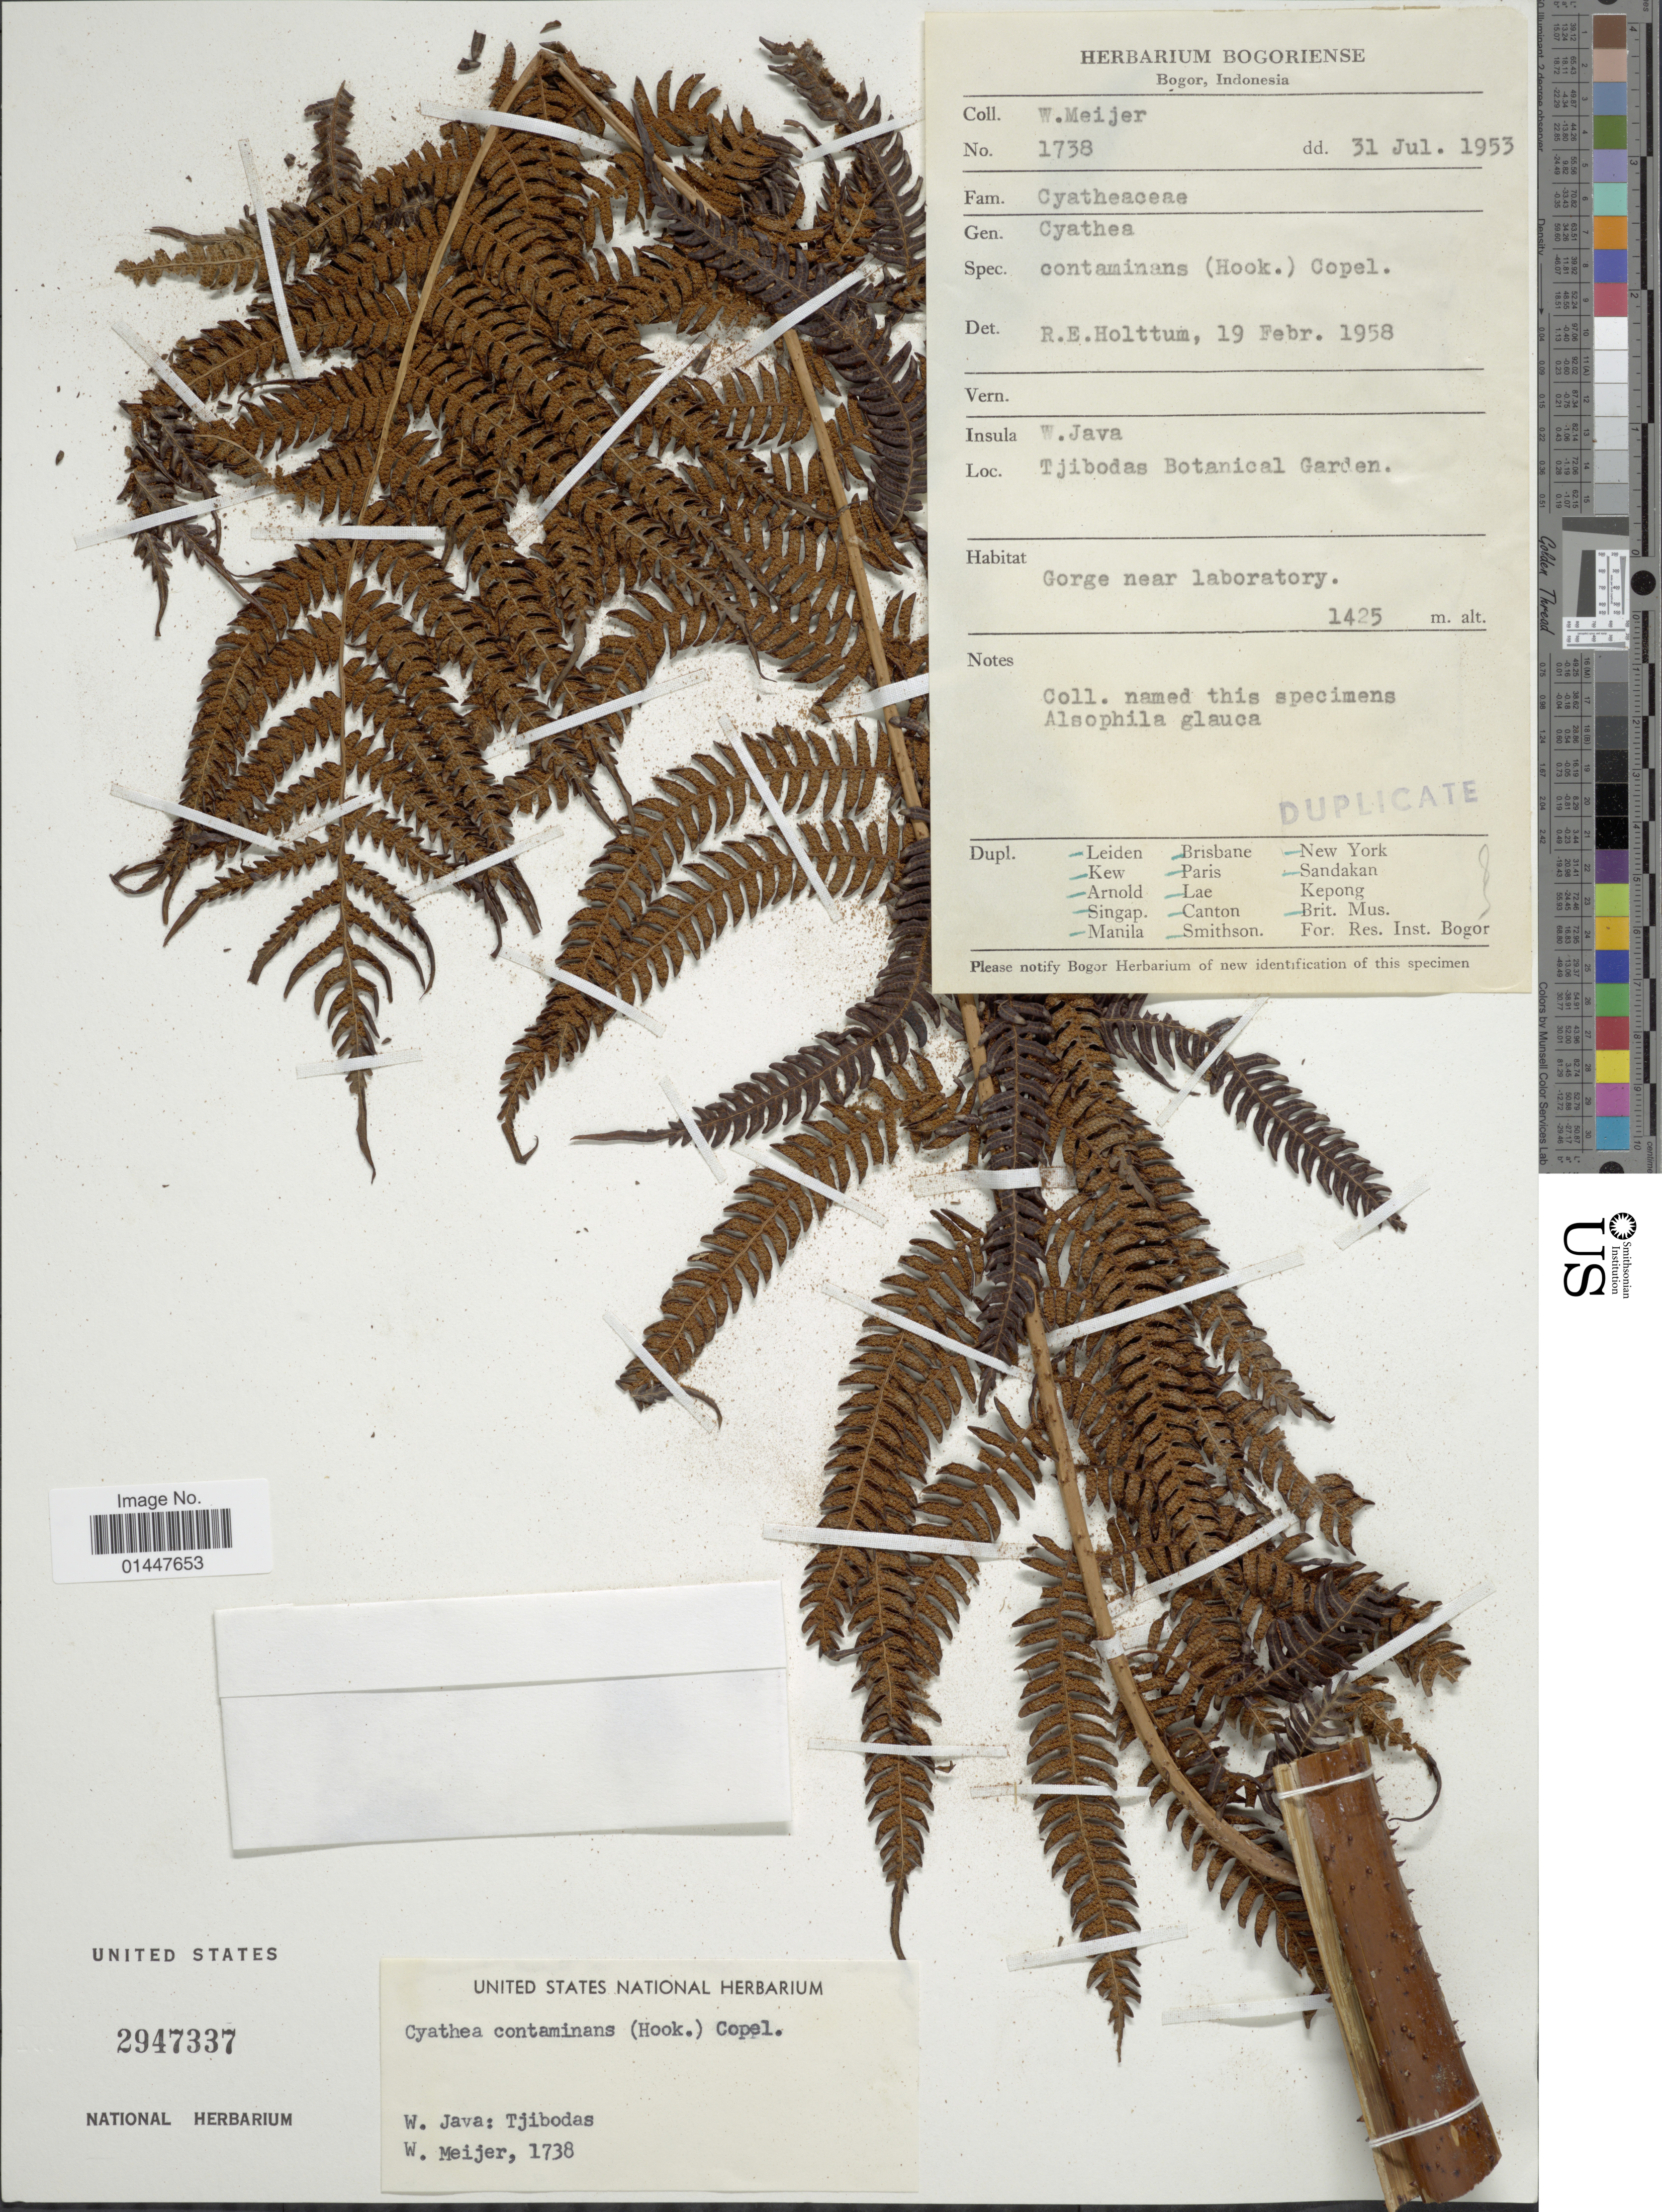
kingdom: Plantae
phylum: Tracheophyta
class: Polypodiopsida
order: Cyatheales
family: Cyatheaceae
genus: Sphaeropteris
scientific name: Sphaeropteris glauca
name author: (Blume) R.M. Tryon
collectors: W. Meijer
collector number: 1738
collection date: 1953-07-31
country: Indonesia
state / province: Java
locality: W. Java. Tjibodas Botanical Garden. Gorge near laboratory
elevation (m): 1425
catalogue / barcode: US 2947337